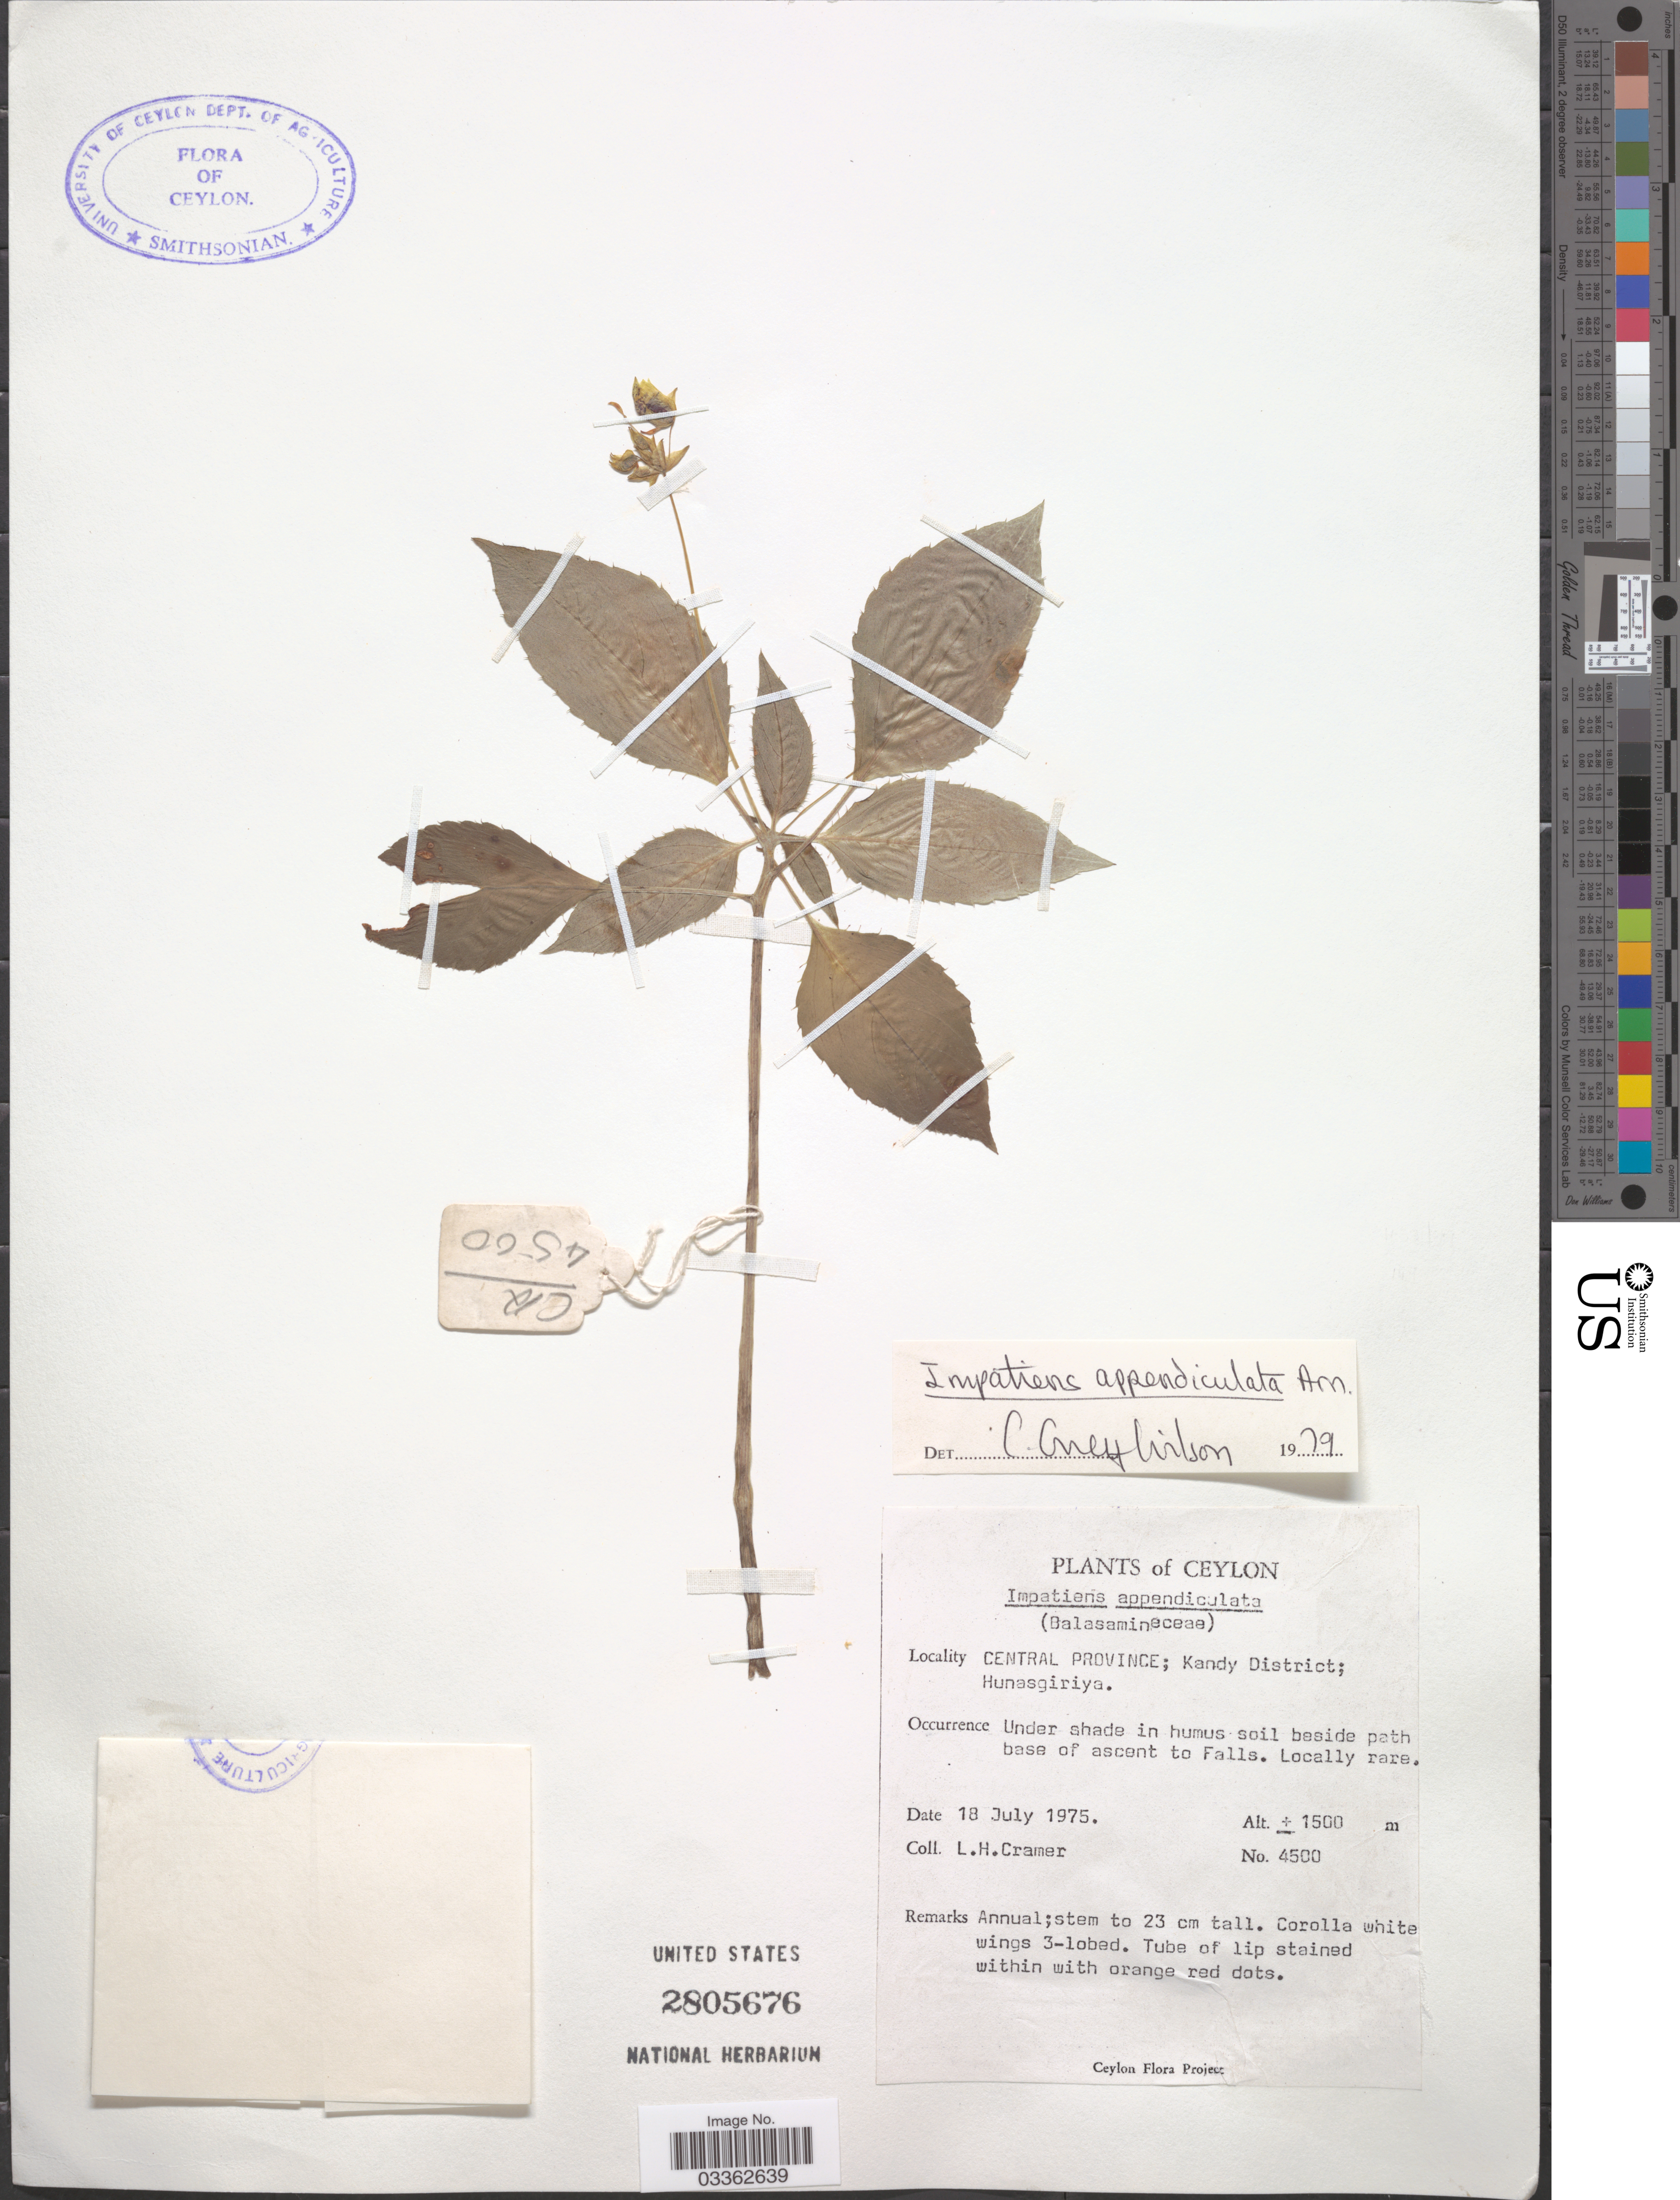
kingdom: Plantae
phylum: Tracheophyta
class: Magnoliopsida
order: Ericales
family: Balsaminaceae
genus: Impatiens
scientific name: Impatiens appendiculata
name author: Arn.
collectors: L. H. Cramer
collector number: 4500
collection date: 1975-07-18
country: Sri Lanka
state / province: Central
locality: Ceylon. Kandy District; Hunasgiriya.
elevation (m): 1500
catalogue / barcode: US 2805676